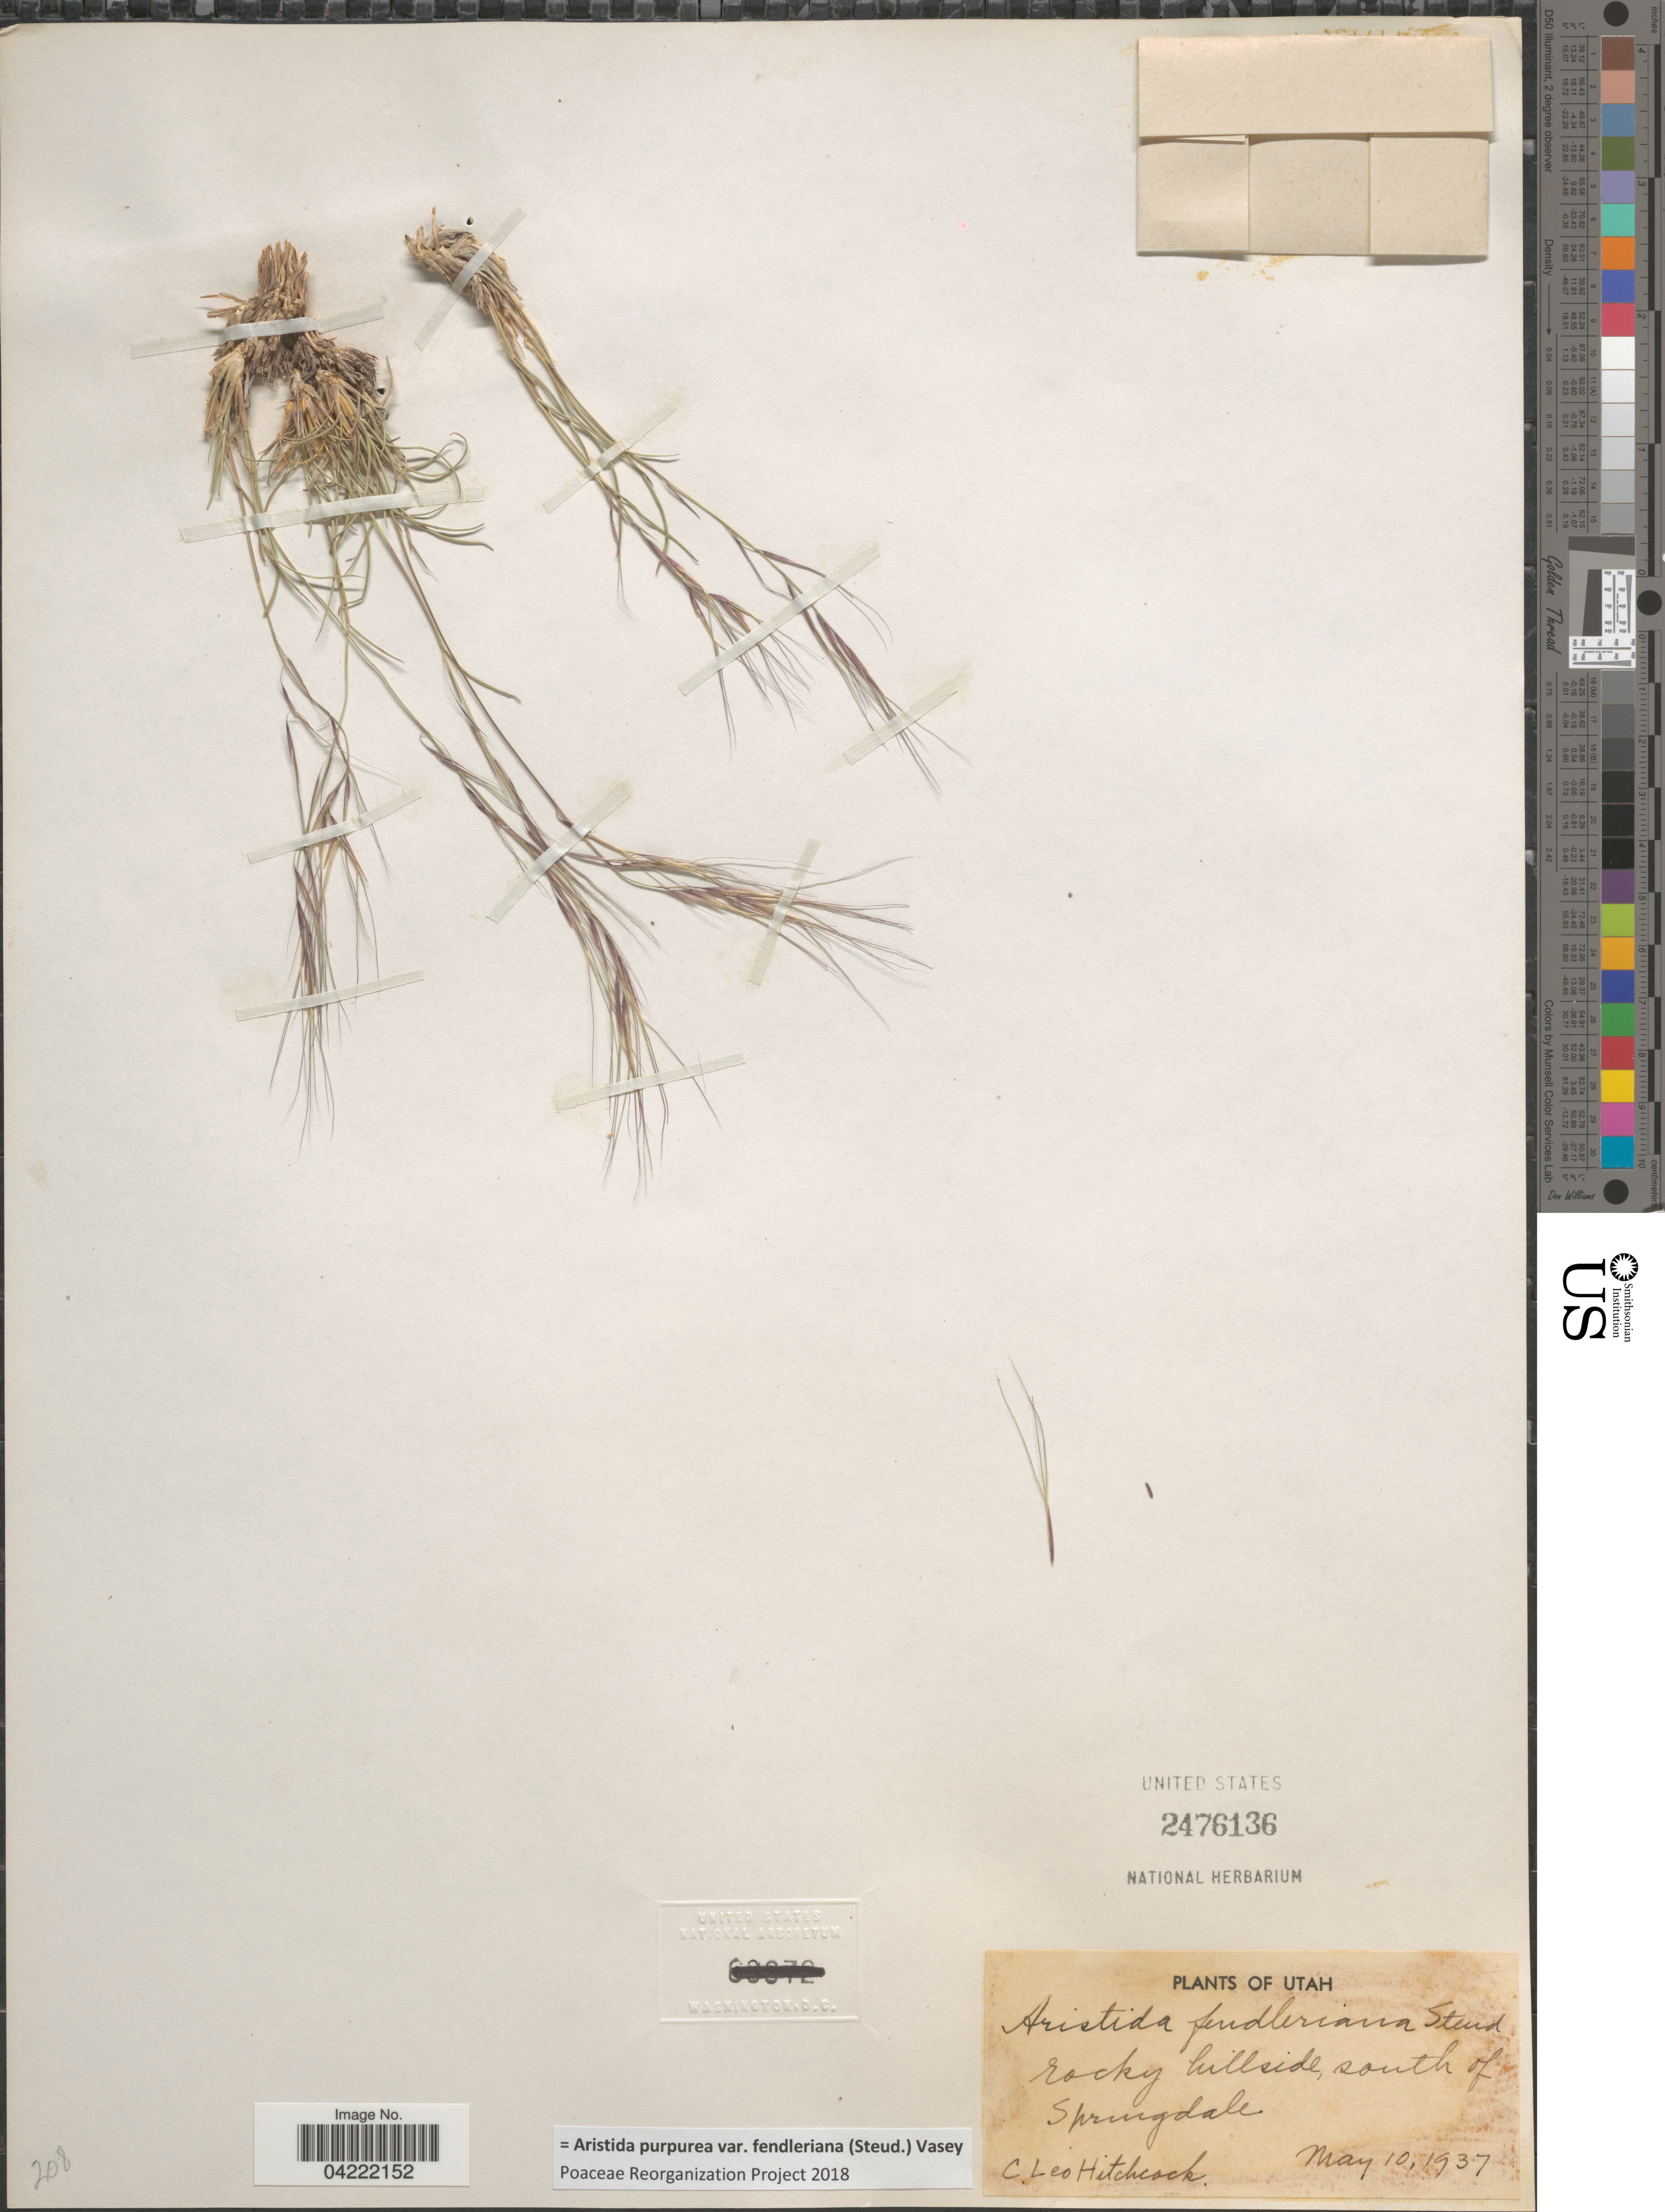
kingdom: Plantae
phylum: Tracheophyta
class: Liliopsida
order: Poales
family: Poaceae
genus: Aristida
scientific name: Aristida purpurea var. fendleriana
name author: (Steud.) Vasey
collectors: C. L. Hitchcock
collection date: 1937-05-10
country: United States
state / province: Utah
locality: Rocky hillside, south of Springdale.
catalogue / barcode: US 2476136